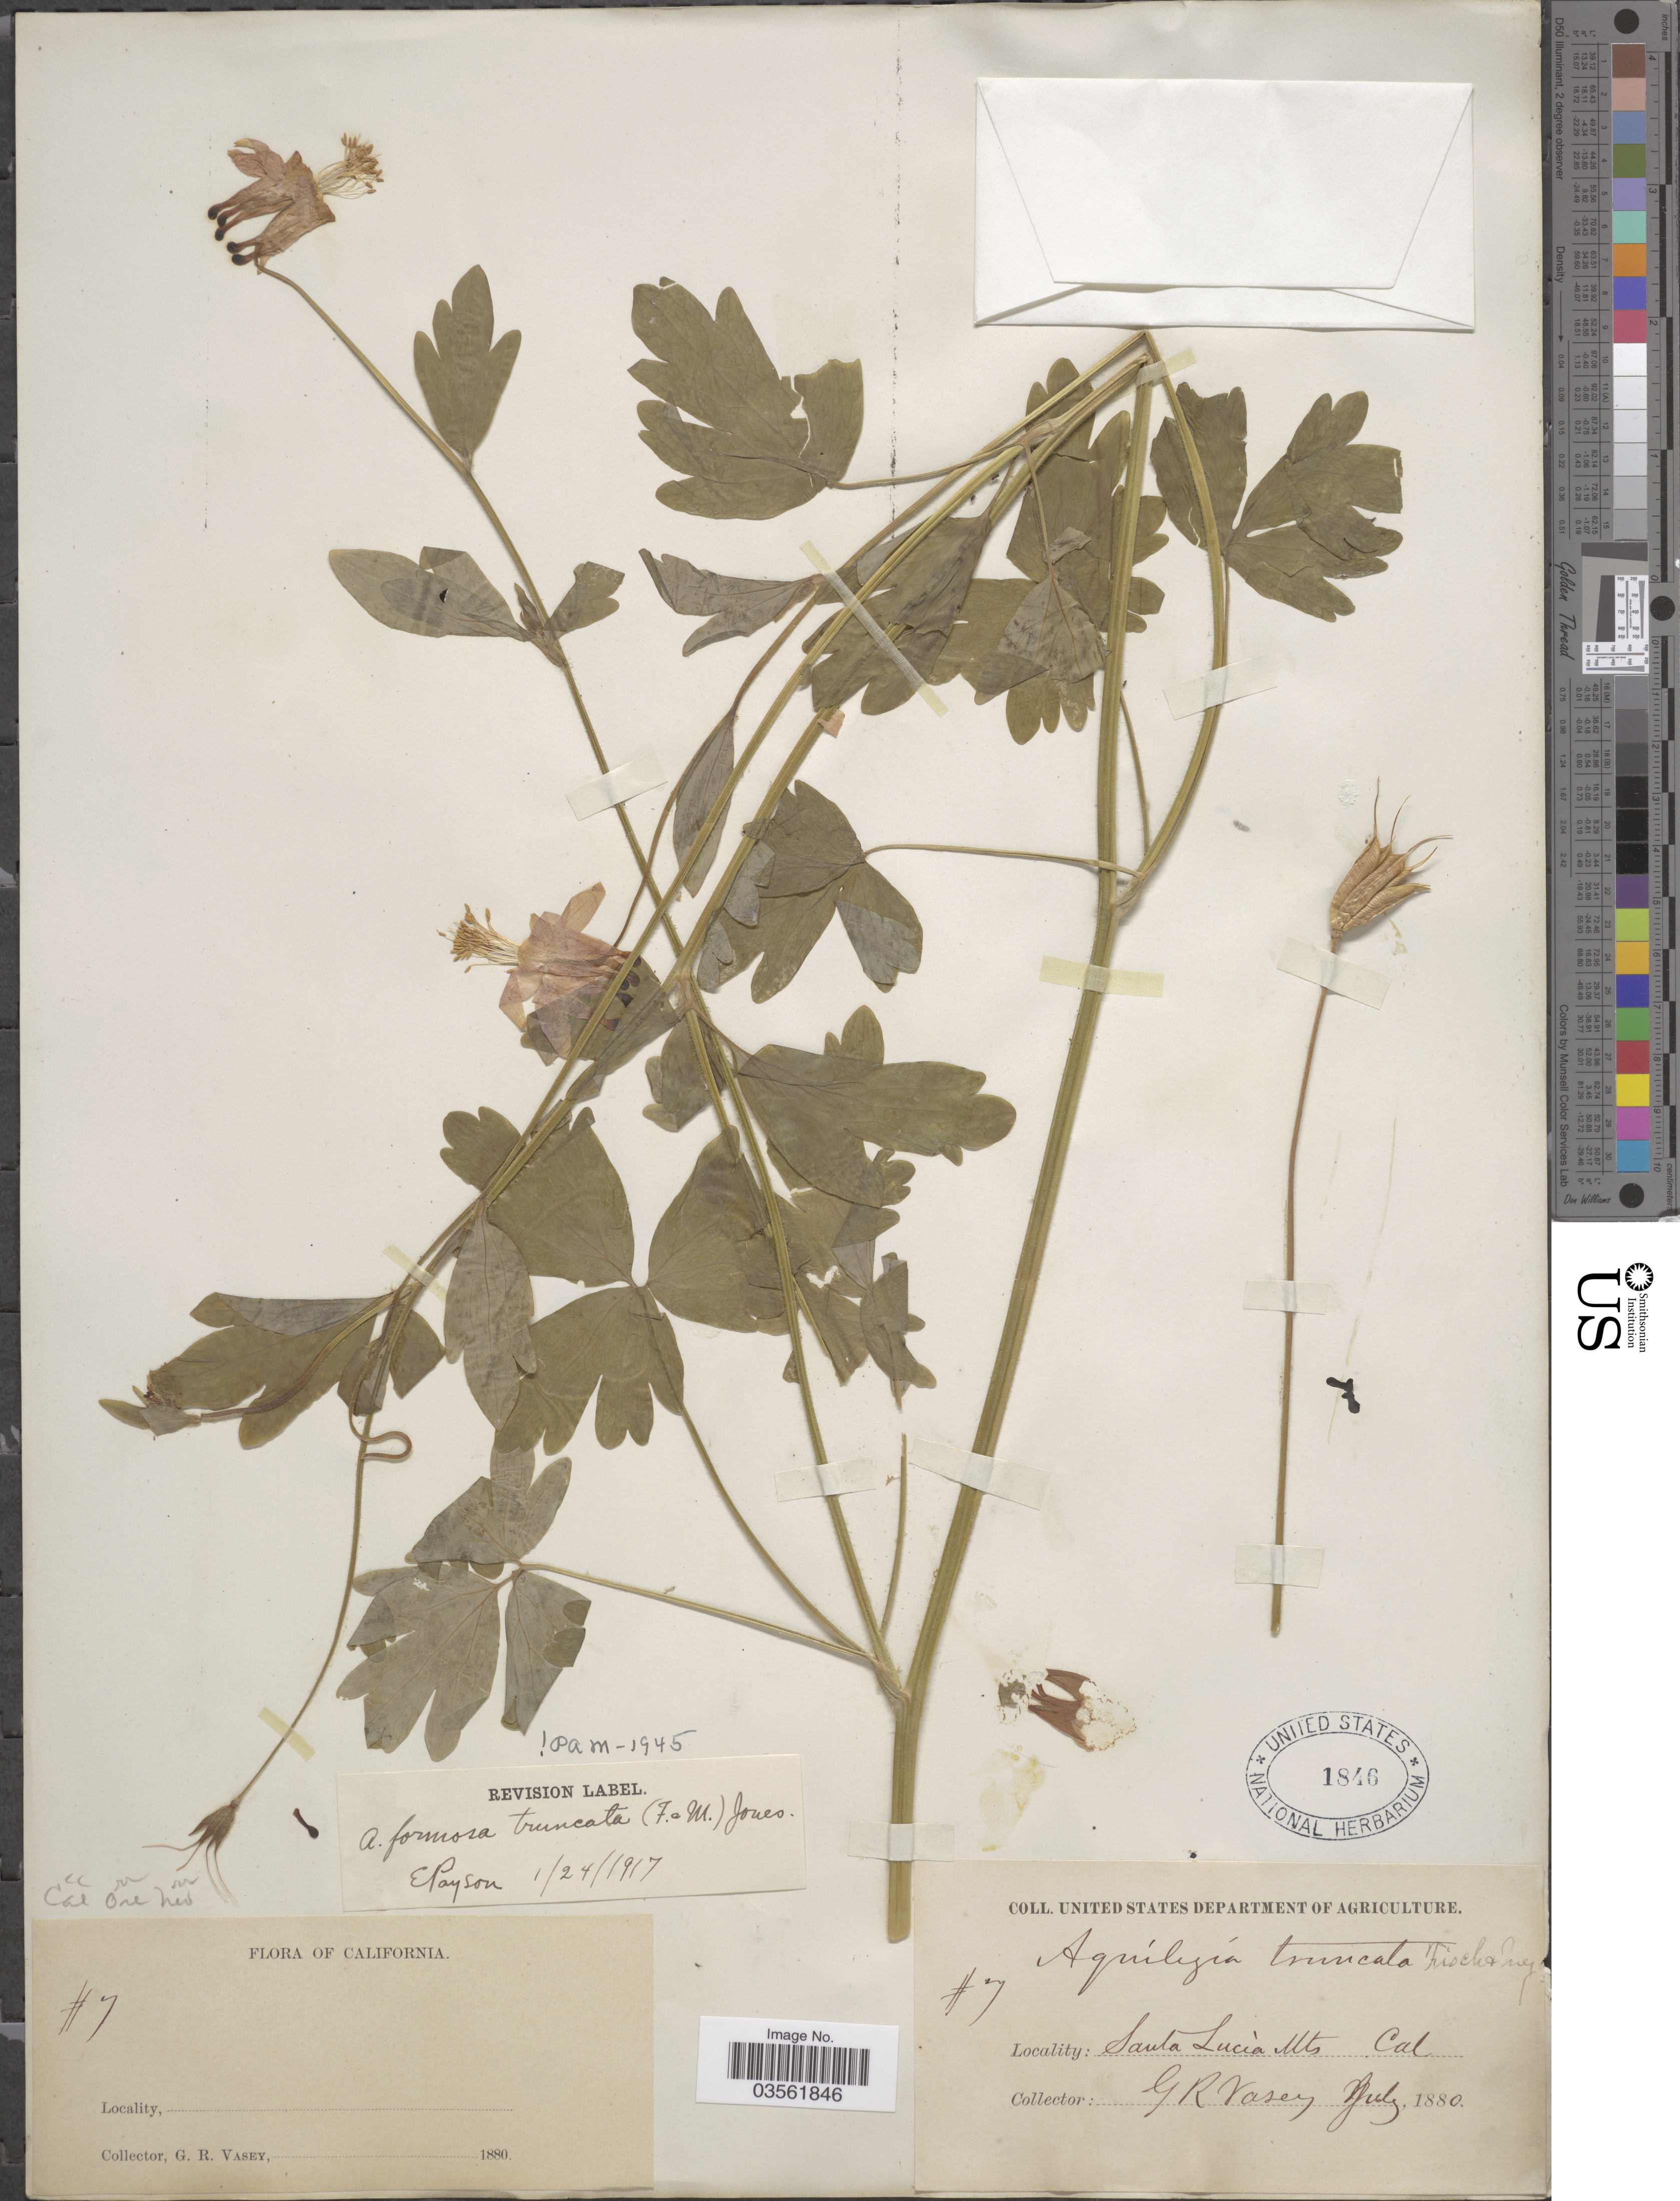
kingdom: Plantae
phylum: Tracheophyta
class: Magnoliopsida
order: Ranunculales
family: Ranunculaceae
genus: Aquilegia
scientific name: Aquilegia formosa var. truncata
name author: M.E. Jones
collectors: G. R. Vasey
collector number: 7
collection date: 1880-07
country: United States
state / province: California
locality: Santa Lucia Mts.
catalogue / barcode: US 1846